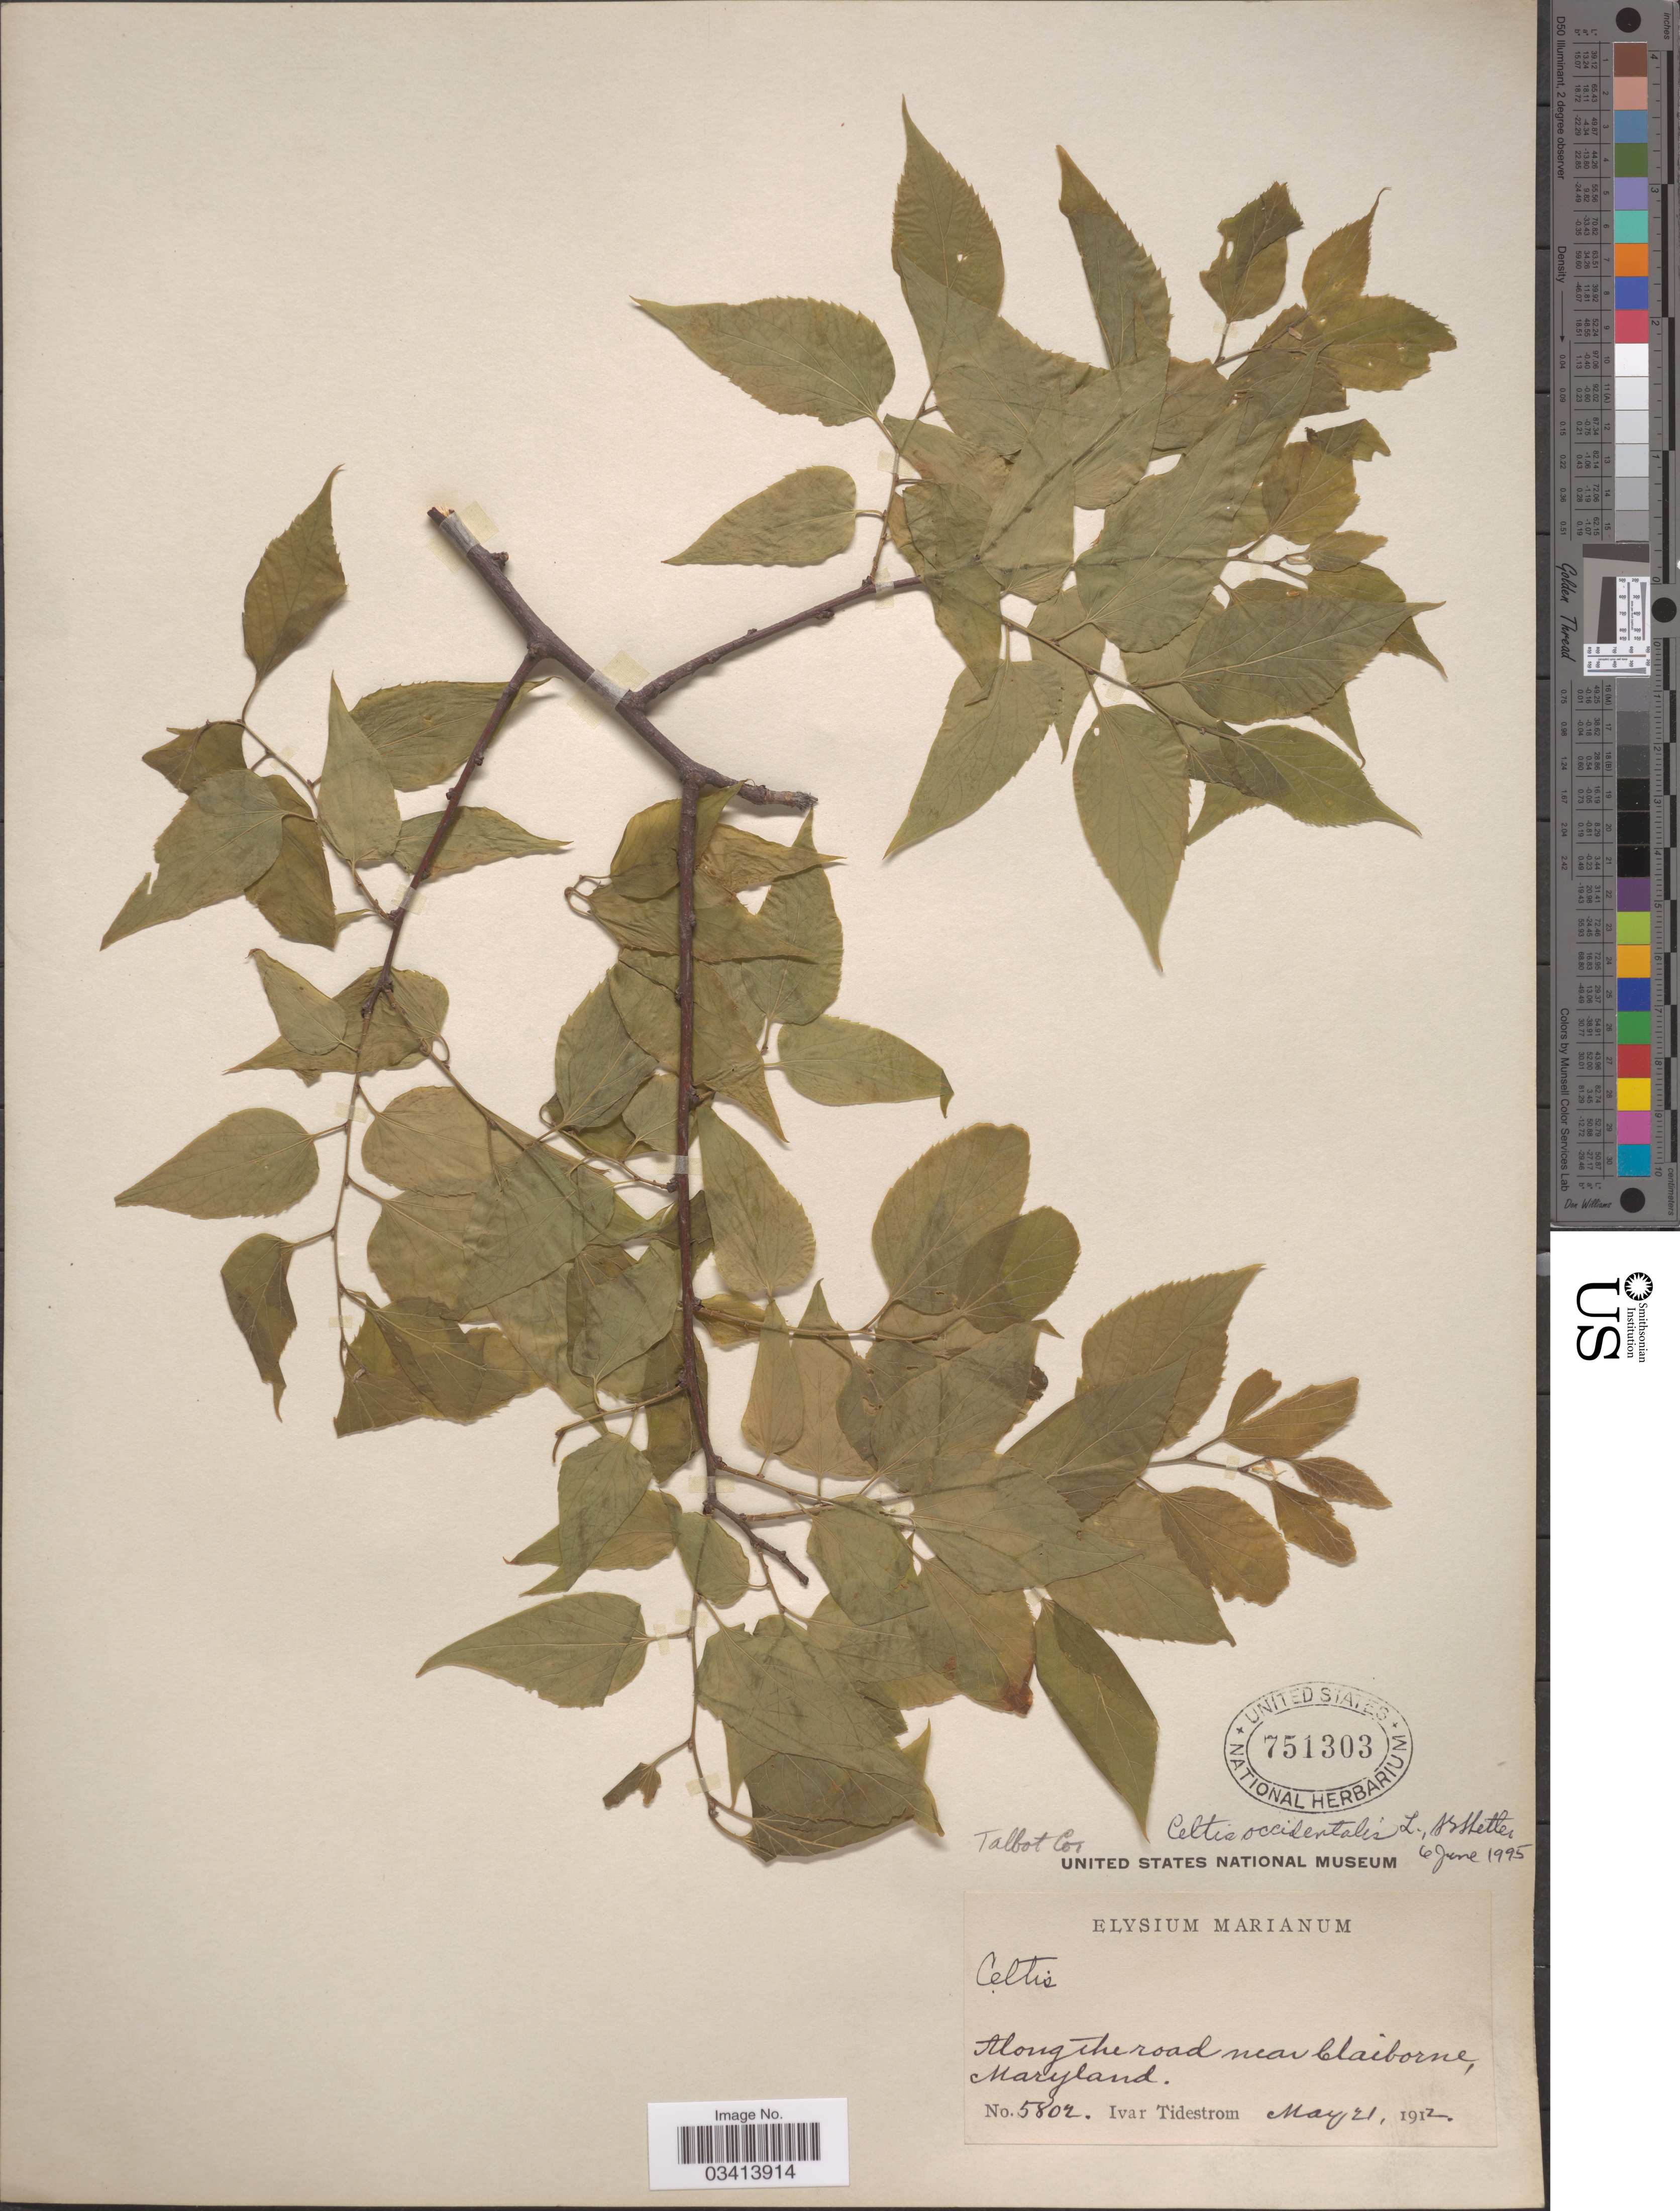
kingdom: Plantae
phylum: Tracheophyta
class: Magnoliopsida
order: Rosales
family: Cannabaceae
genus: Celtis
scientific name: Celtis occidentalis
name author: L.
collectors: I. F. Tidestrom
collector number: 5802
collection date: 1912-05-21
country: United States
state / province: Maryland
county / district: Talbot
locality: Along the road near Claiborne. Talbot Co.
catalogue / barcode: US 751303